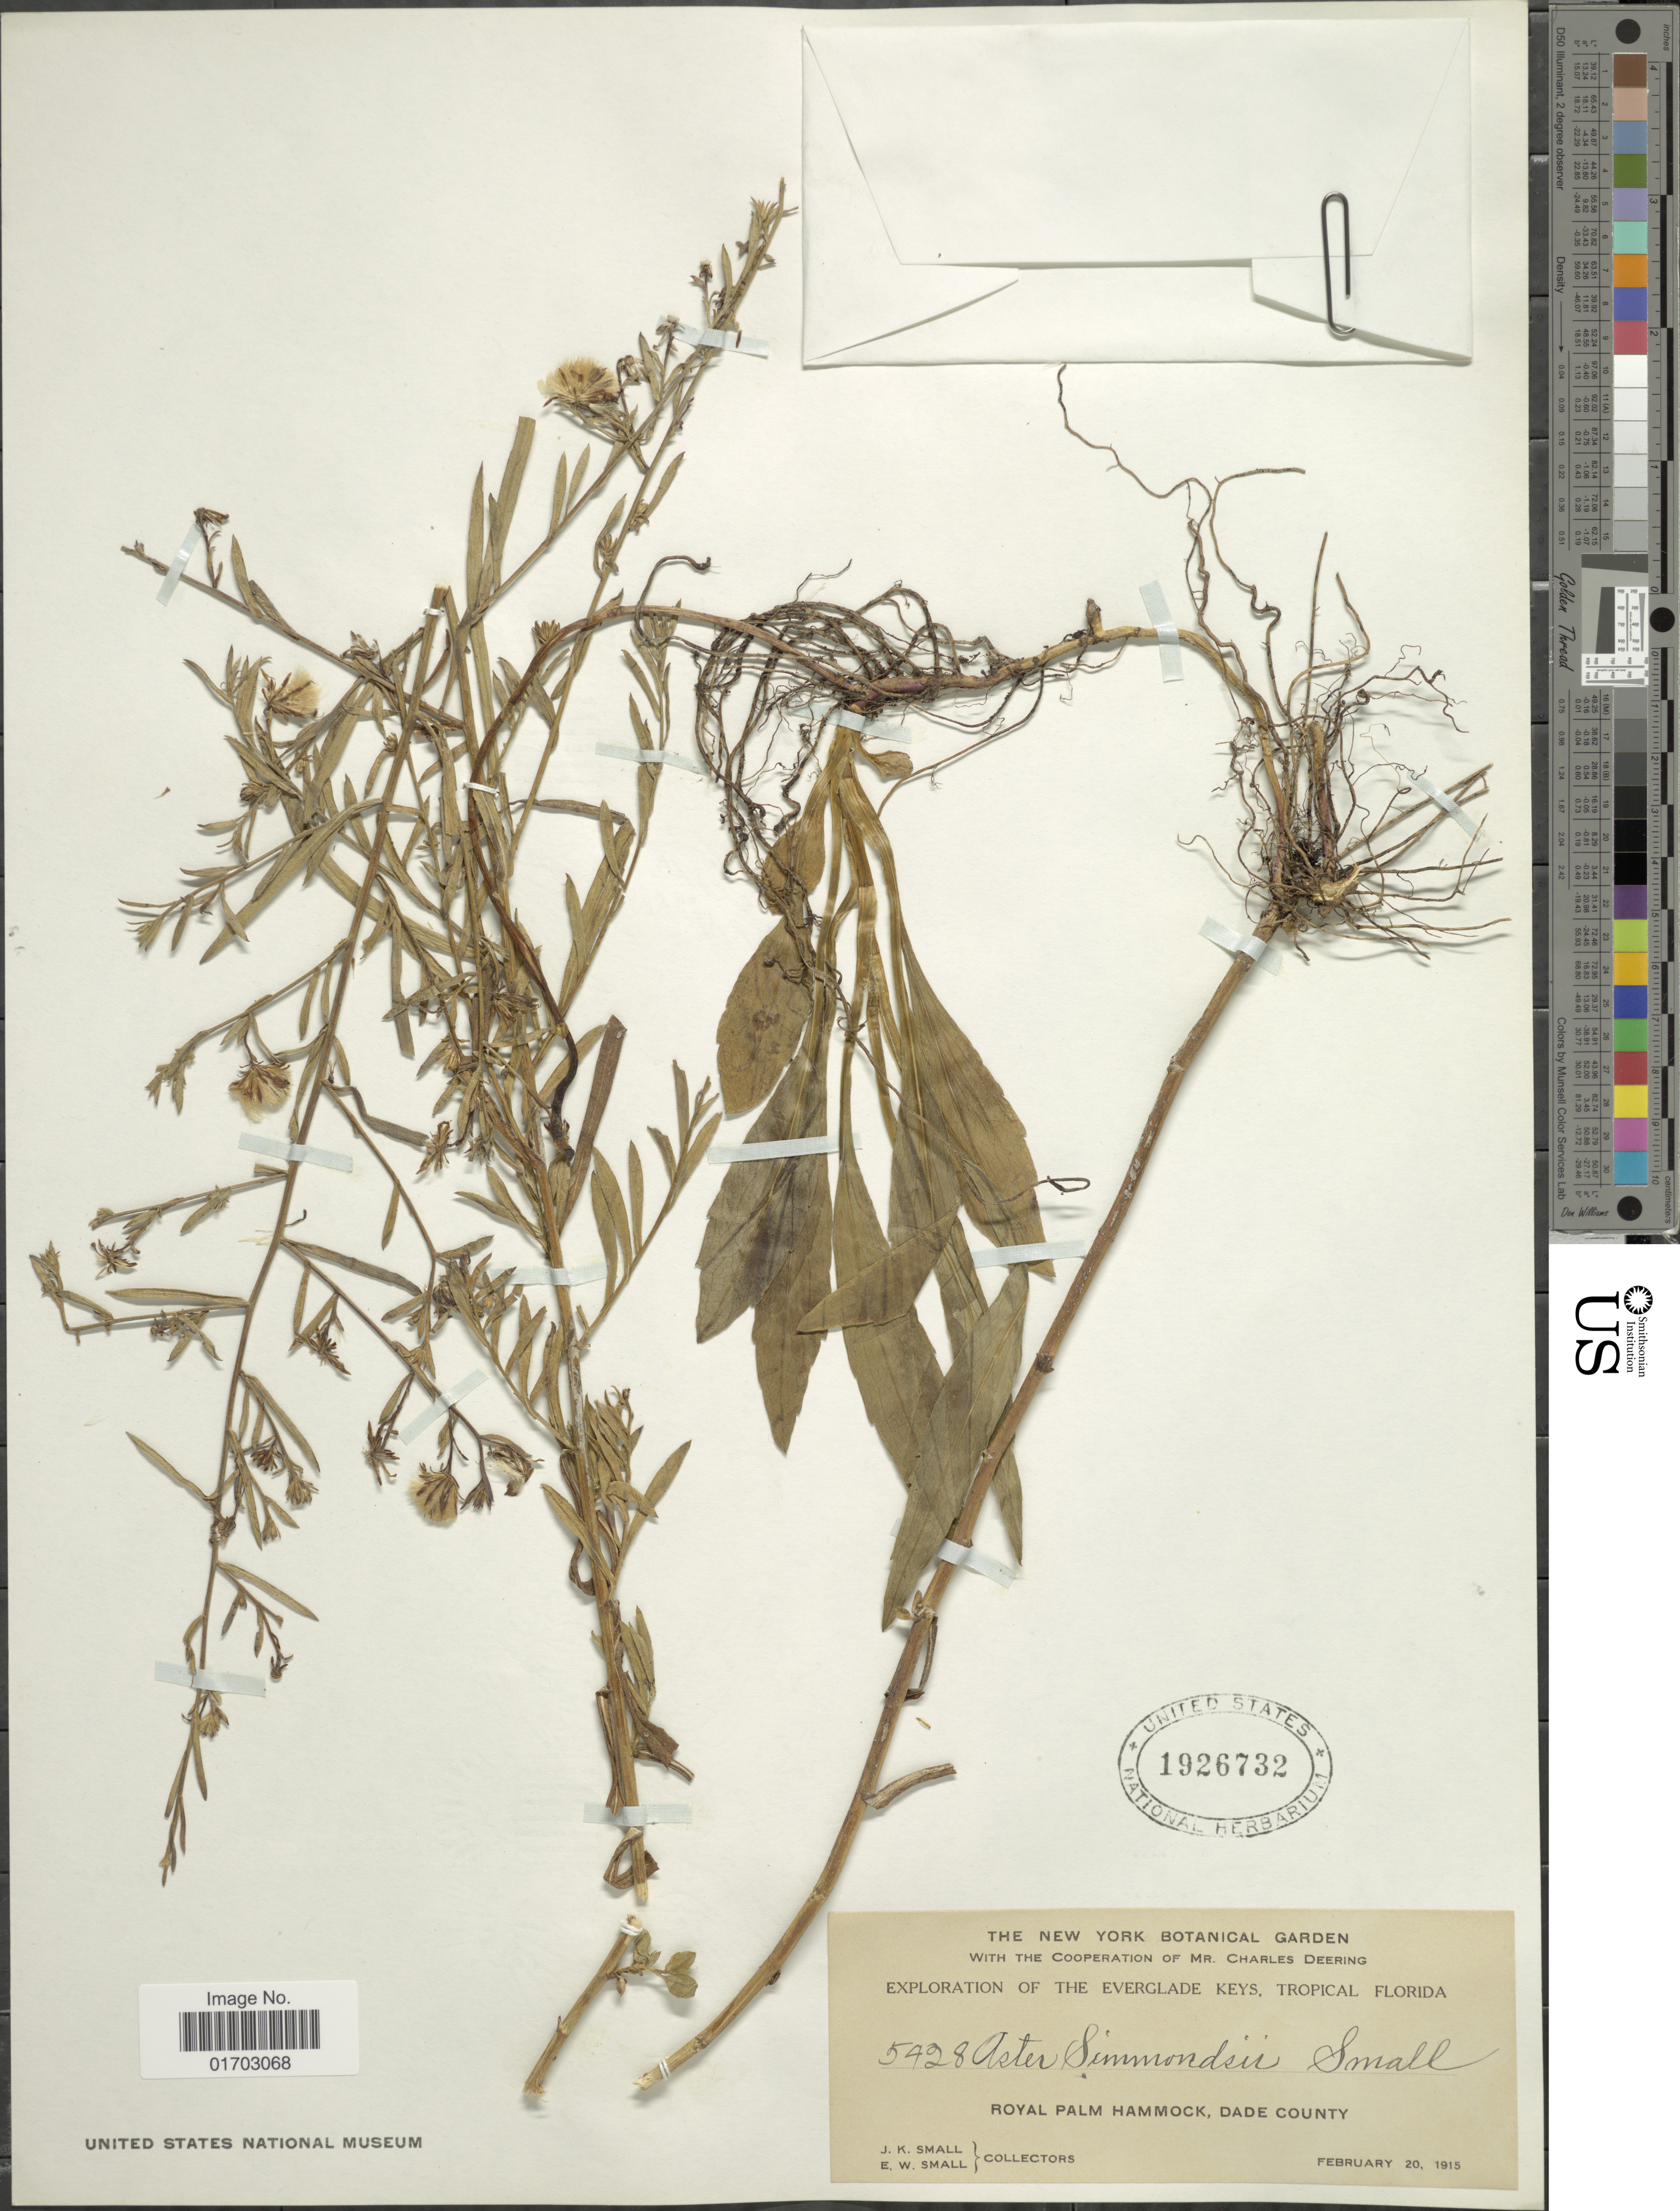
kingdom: Plantae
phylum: Tracheophyta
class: Magnoliopsida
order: Asterales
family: Asteraceae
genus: Symphyotrichum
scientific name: Symphyotrichum simmondsii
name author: (Small) G.L. Nesom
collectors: J. K. Small & E. W. Small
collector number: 5428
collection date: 1915-02-20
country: United States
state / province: Florida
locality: The Everglades, Royal Palm Hammock, Dade County.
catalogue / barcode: US 1926732